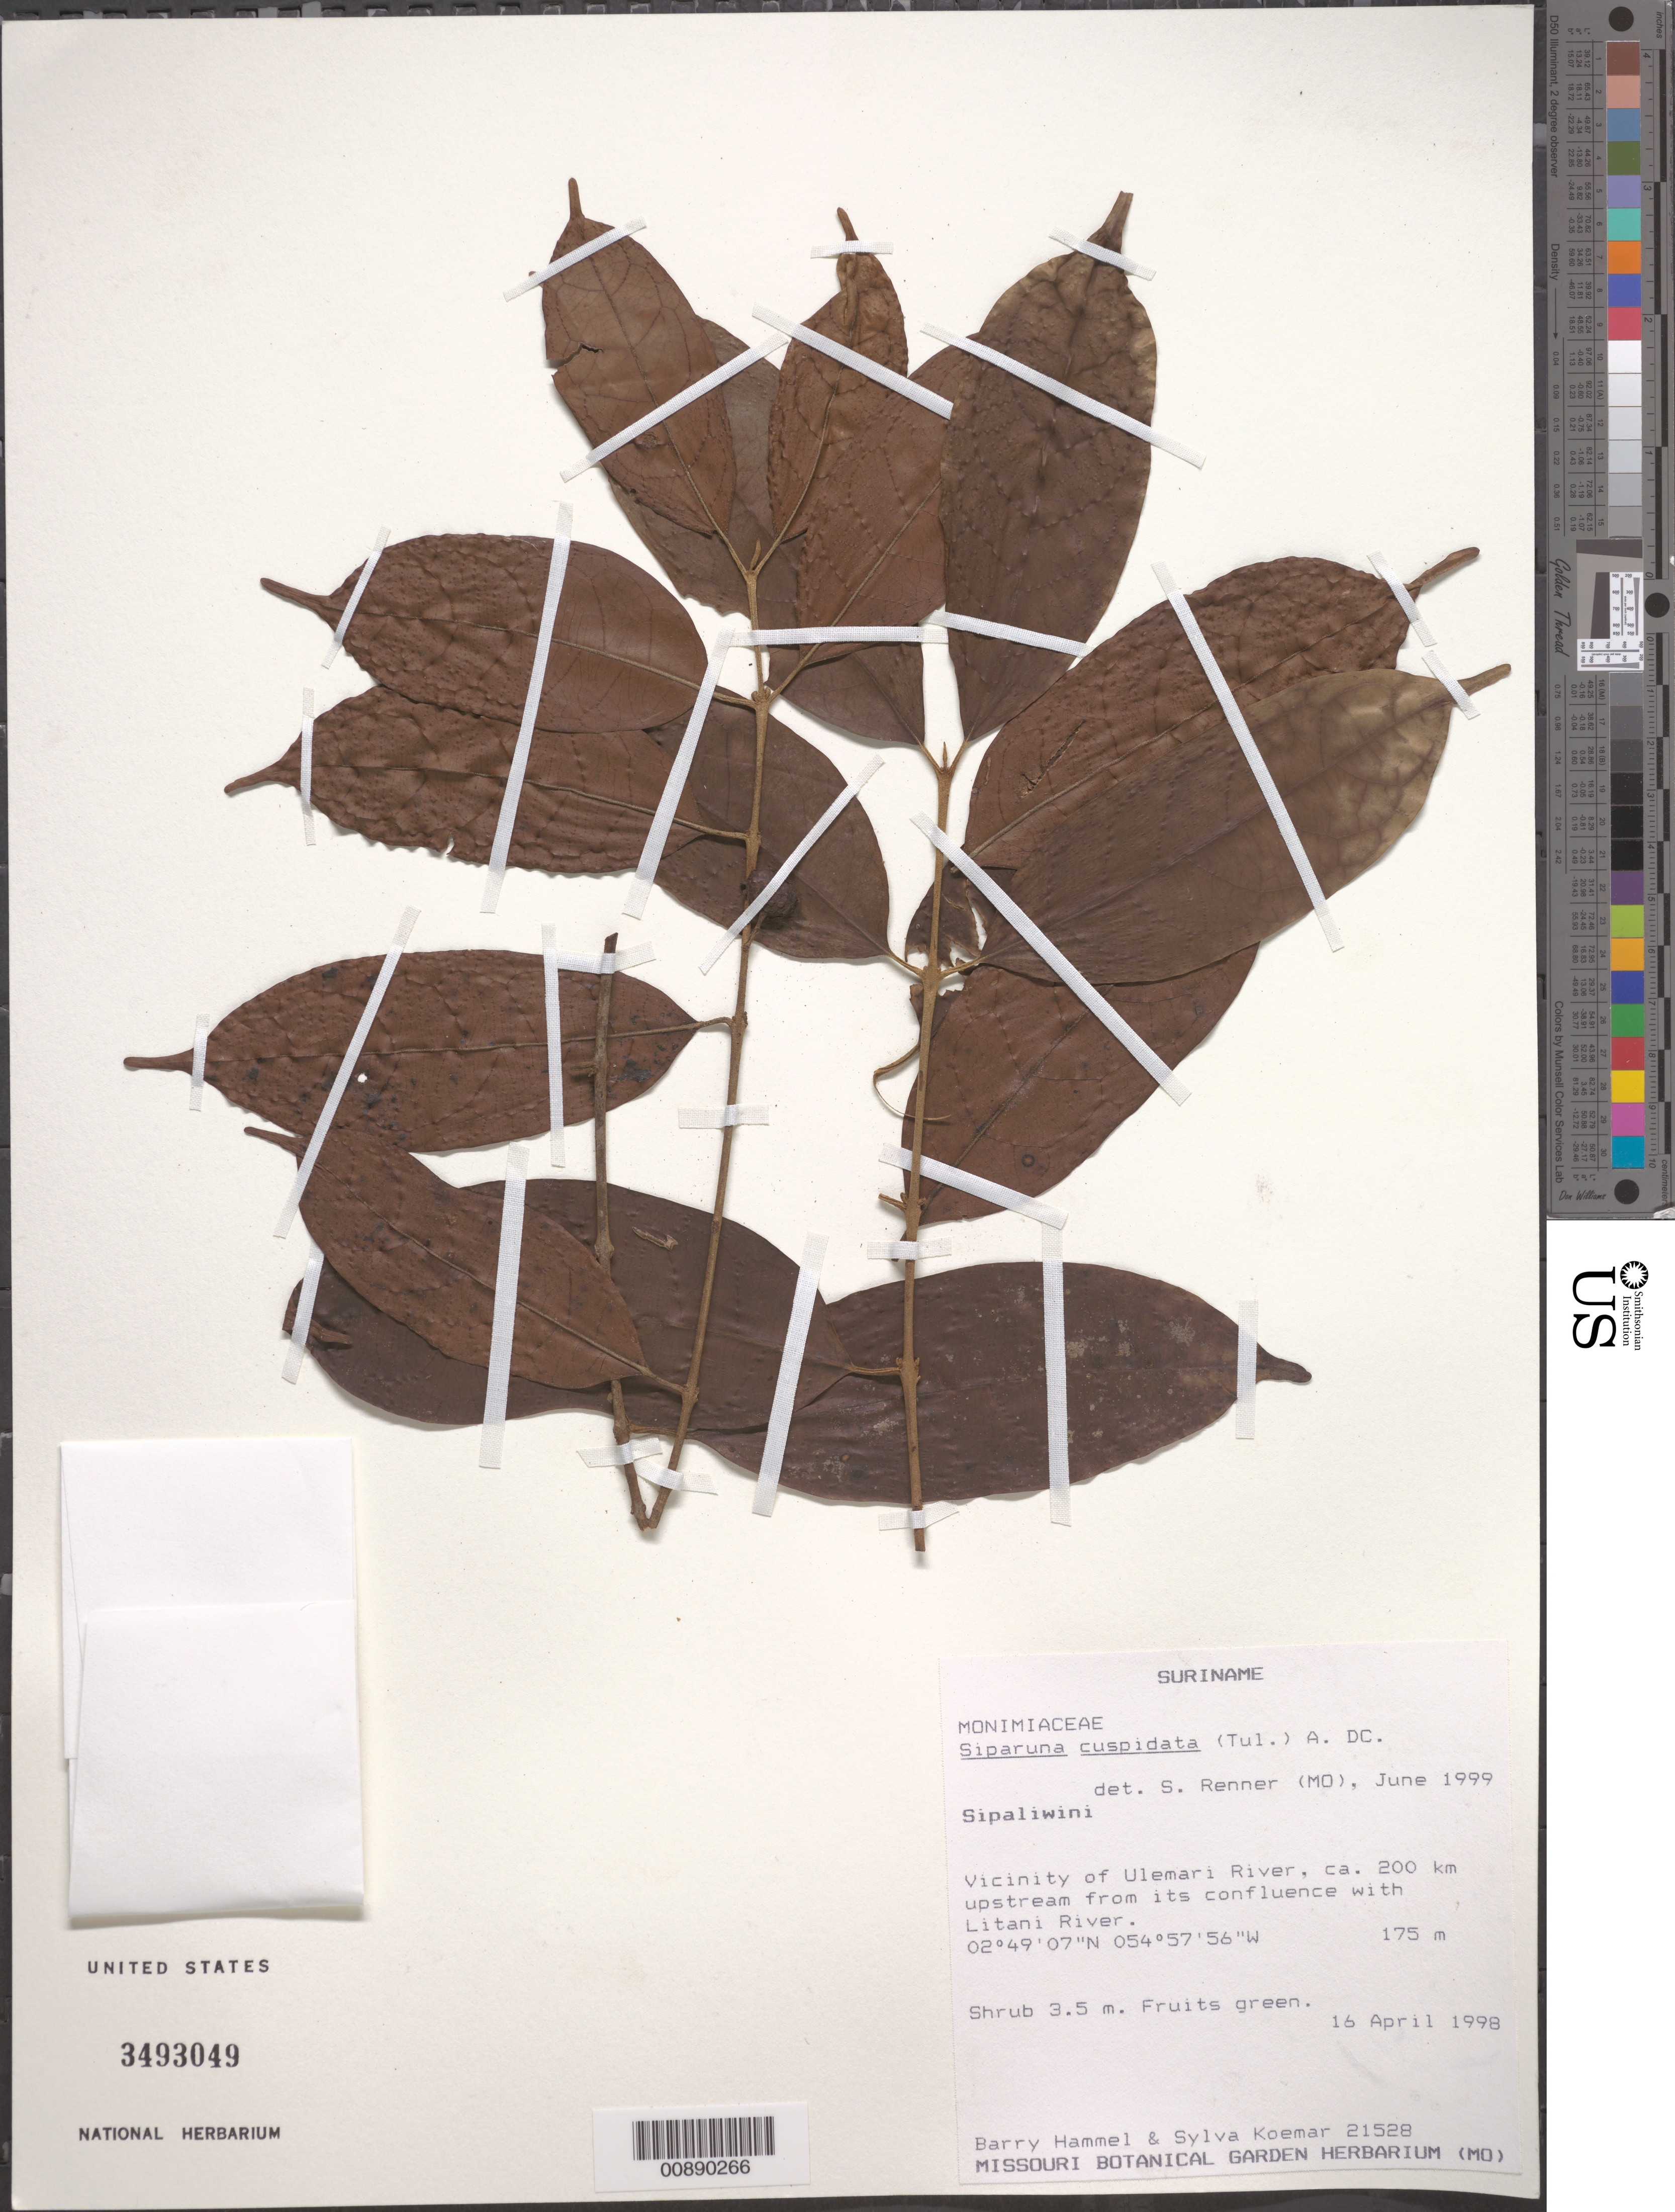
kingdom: Plantae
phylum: Tracheophyta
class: Magnoliopsida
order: Laurales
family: Siparunaceae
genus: Siparuna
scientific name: Siparuna cuspidata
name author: (Tul.) A. DC.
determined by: Renner, S. S.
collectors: B. Hammel & S. Koemar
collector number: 21528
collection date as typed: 16-Apr-98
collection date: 1998-04-16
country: Suriname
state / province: Sipaliwini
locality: Ulemari R., ca. 200 km upstream from confl. with Litani R.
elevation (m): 175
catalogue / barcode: US 3493049